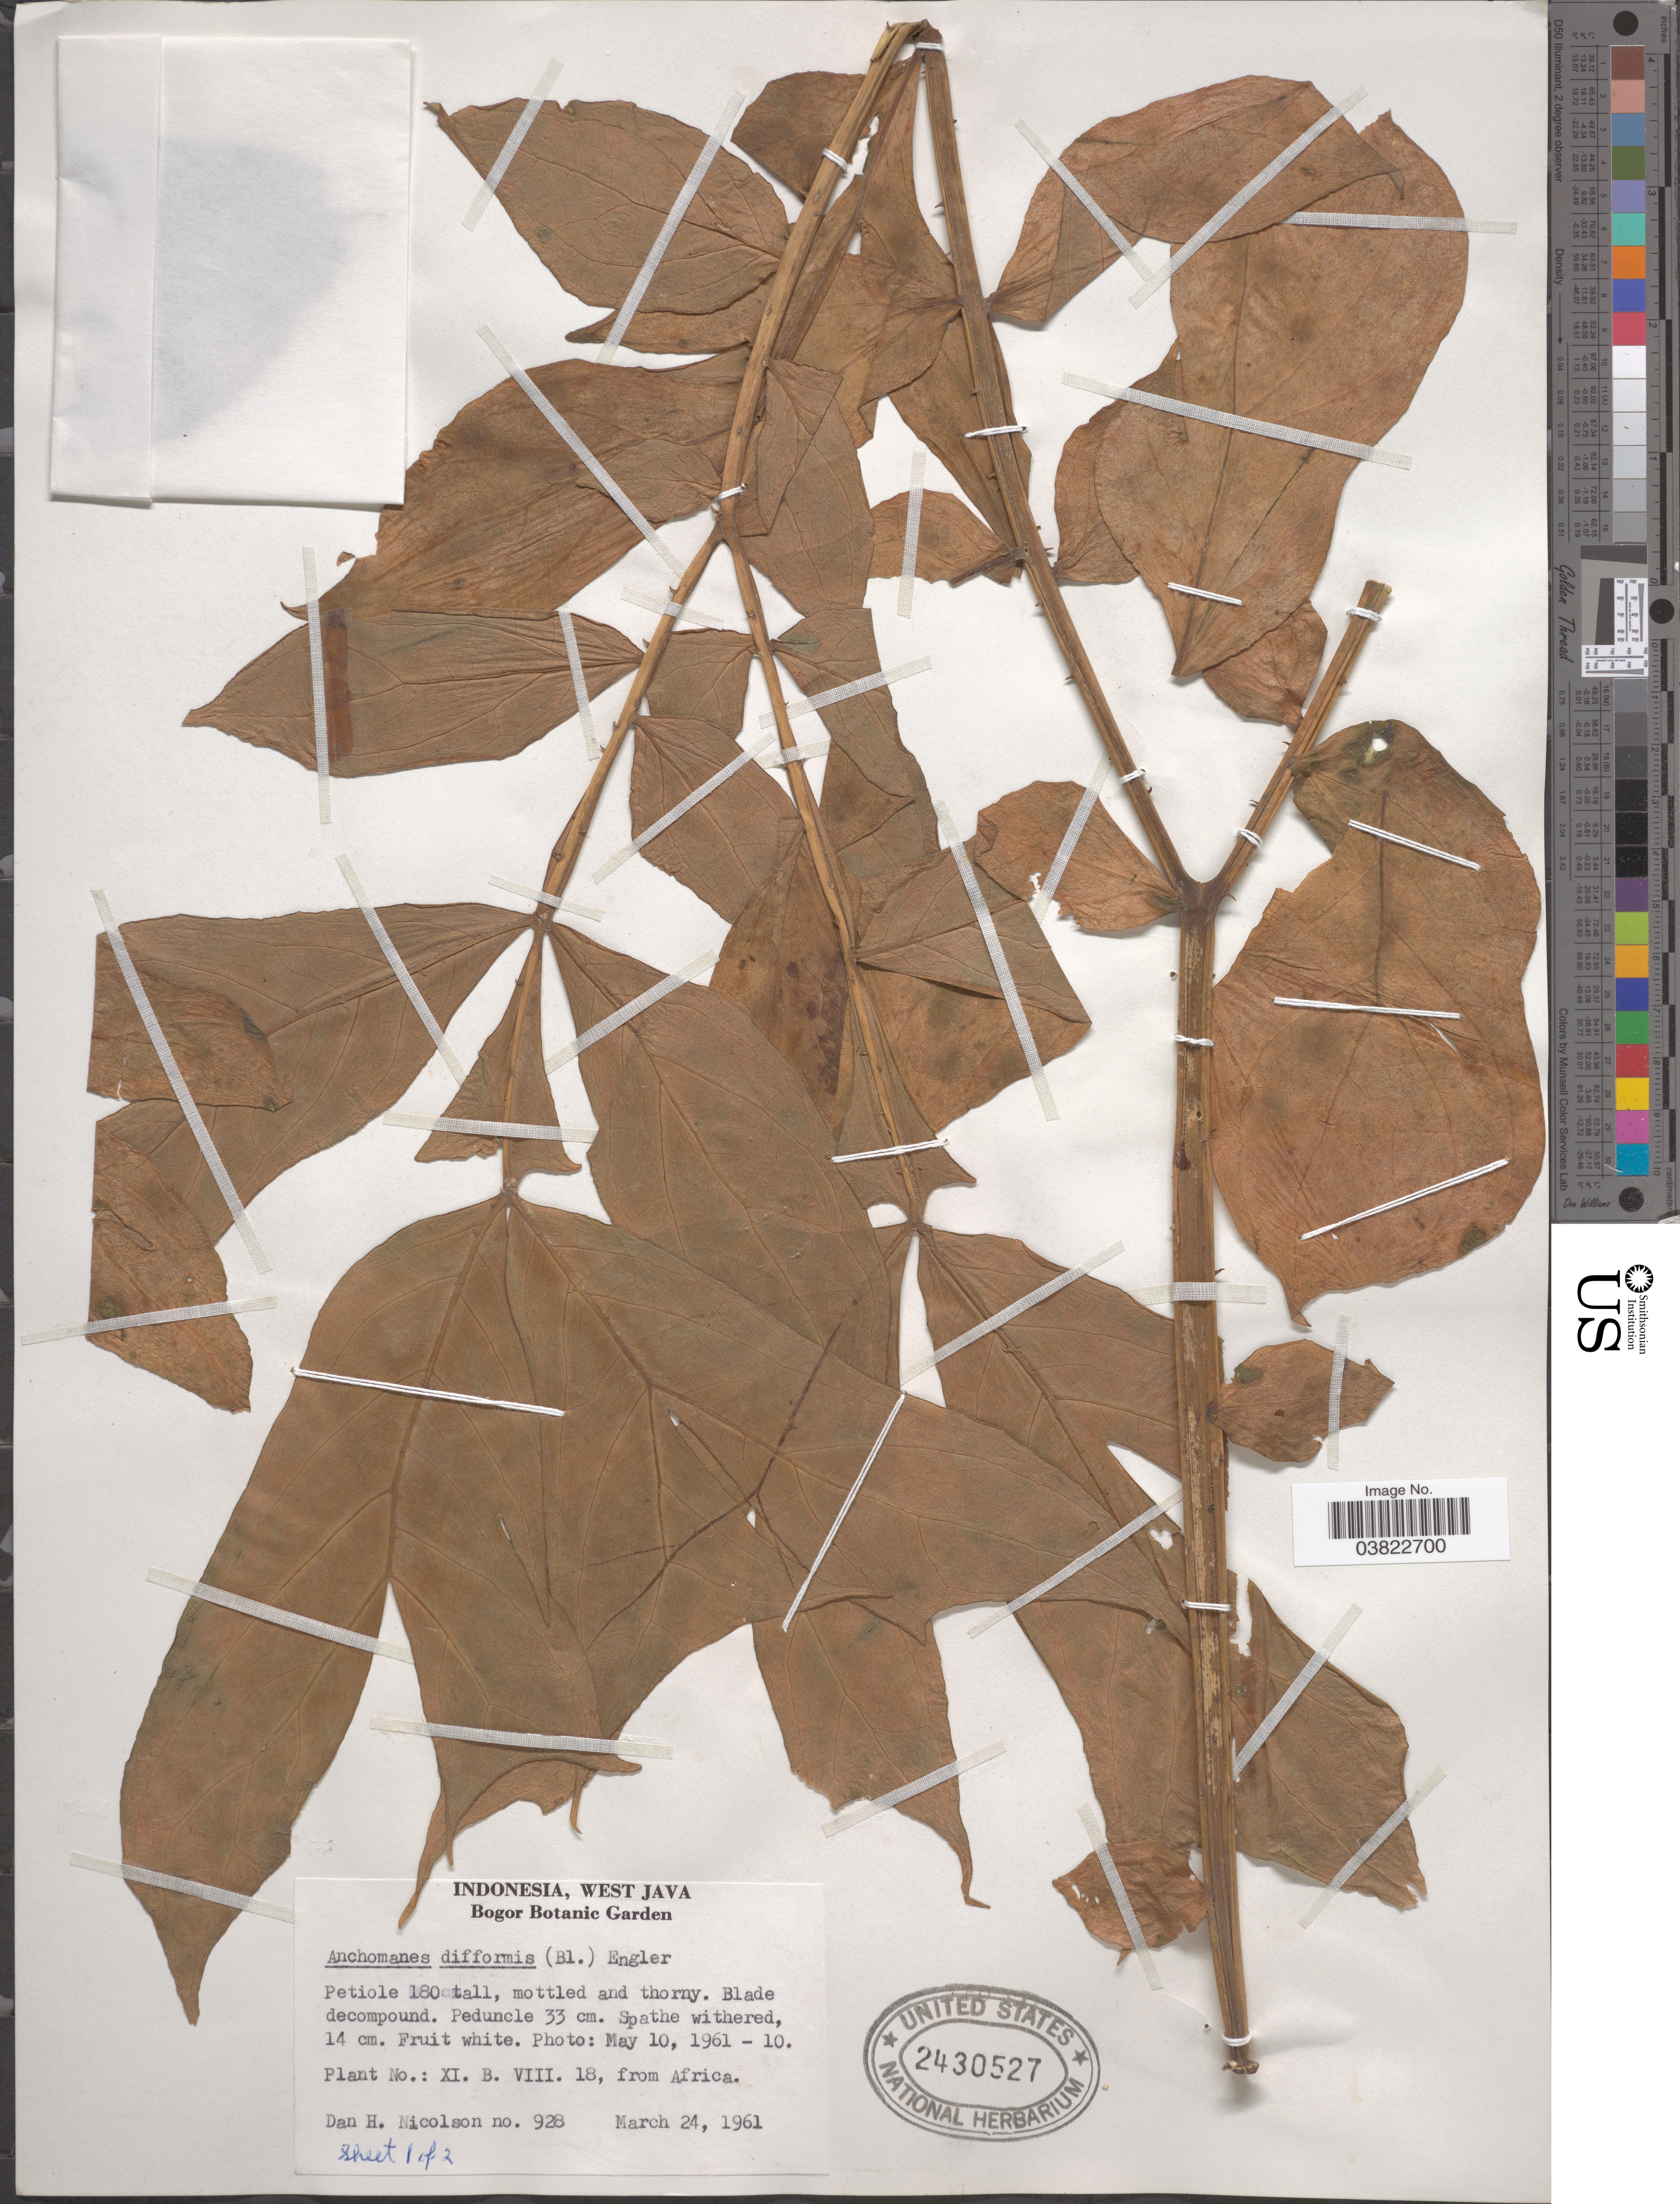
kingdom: Plantae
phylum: Tracheophyta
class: Liliopsida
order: Alismatales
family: Araceae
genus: Anchomanes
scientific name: Anchomanes difformis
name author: (Blume) Engl.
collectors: D. H. Nicolson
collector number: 928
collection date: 1961-03-24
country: Indonesia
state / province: Java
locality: West Java. Bogor Botanic Garden.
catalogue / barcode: US 2430527